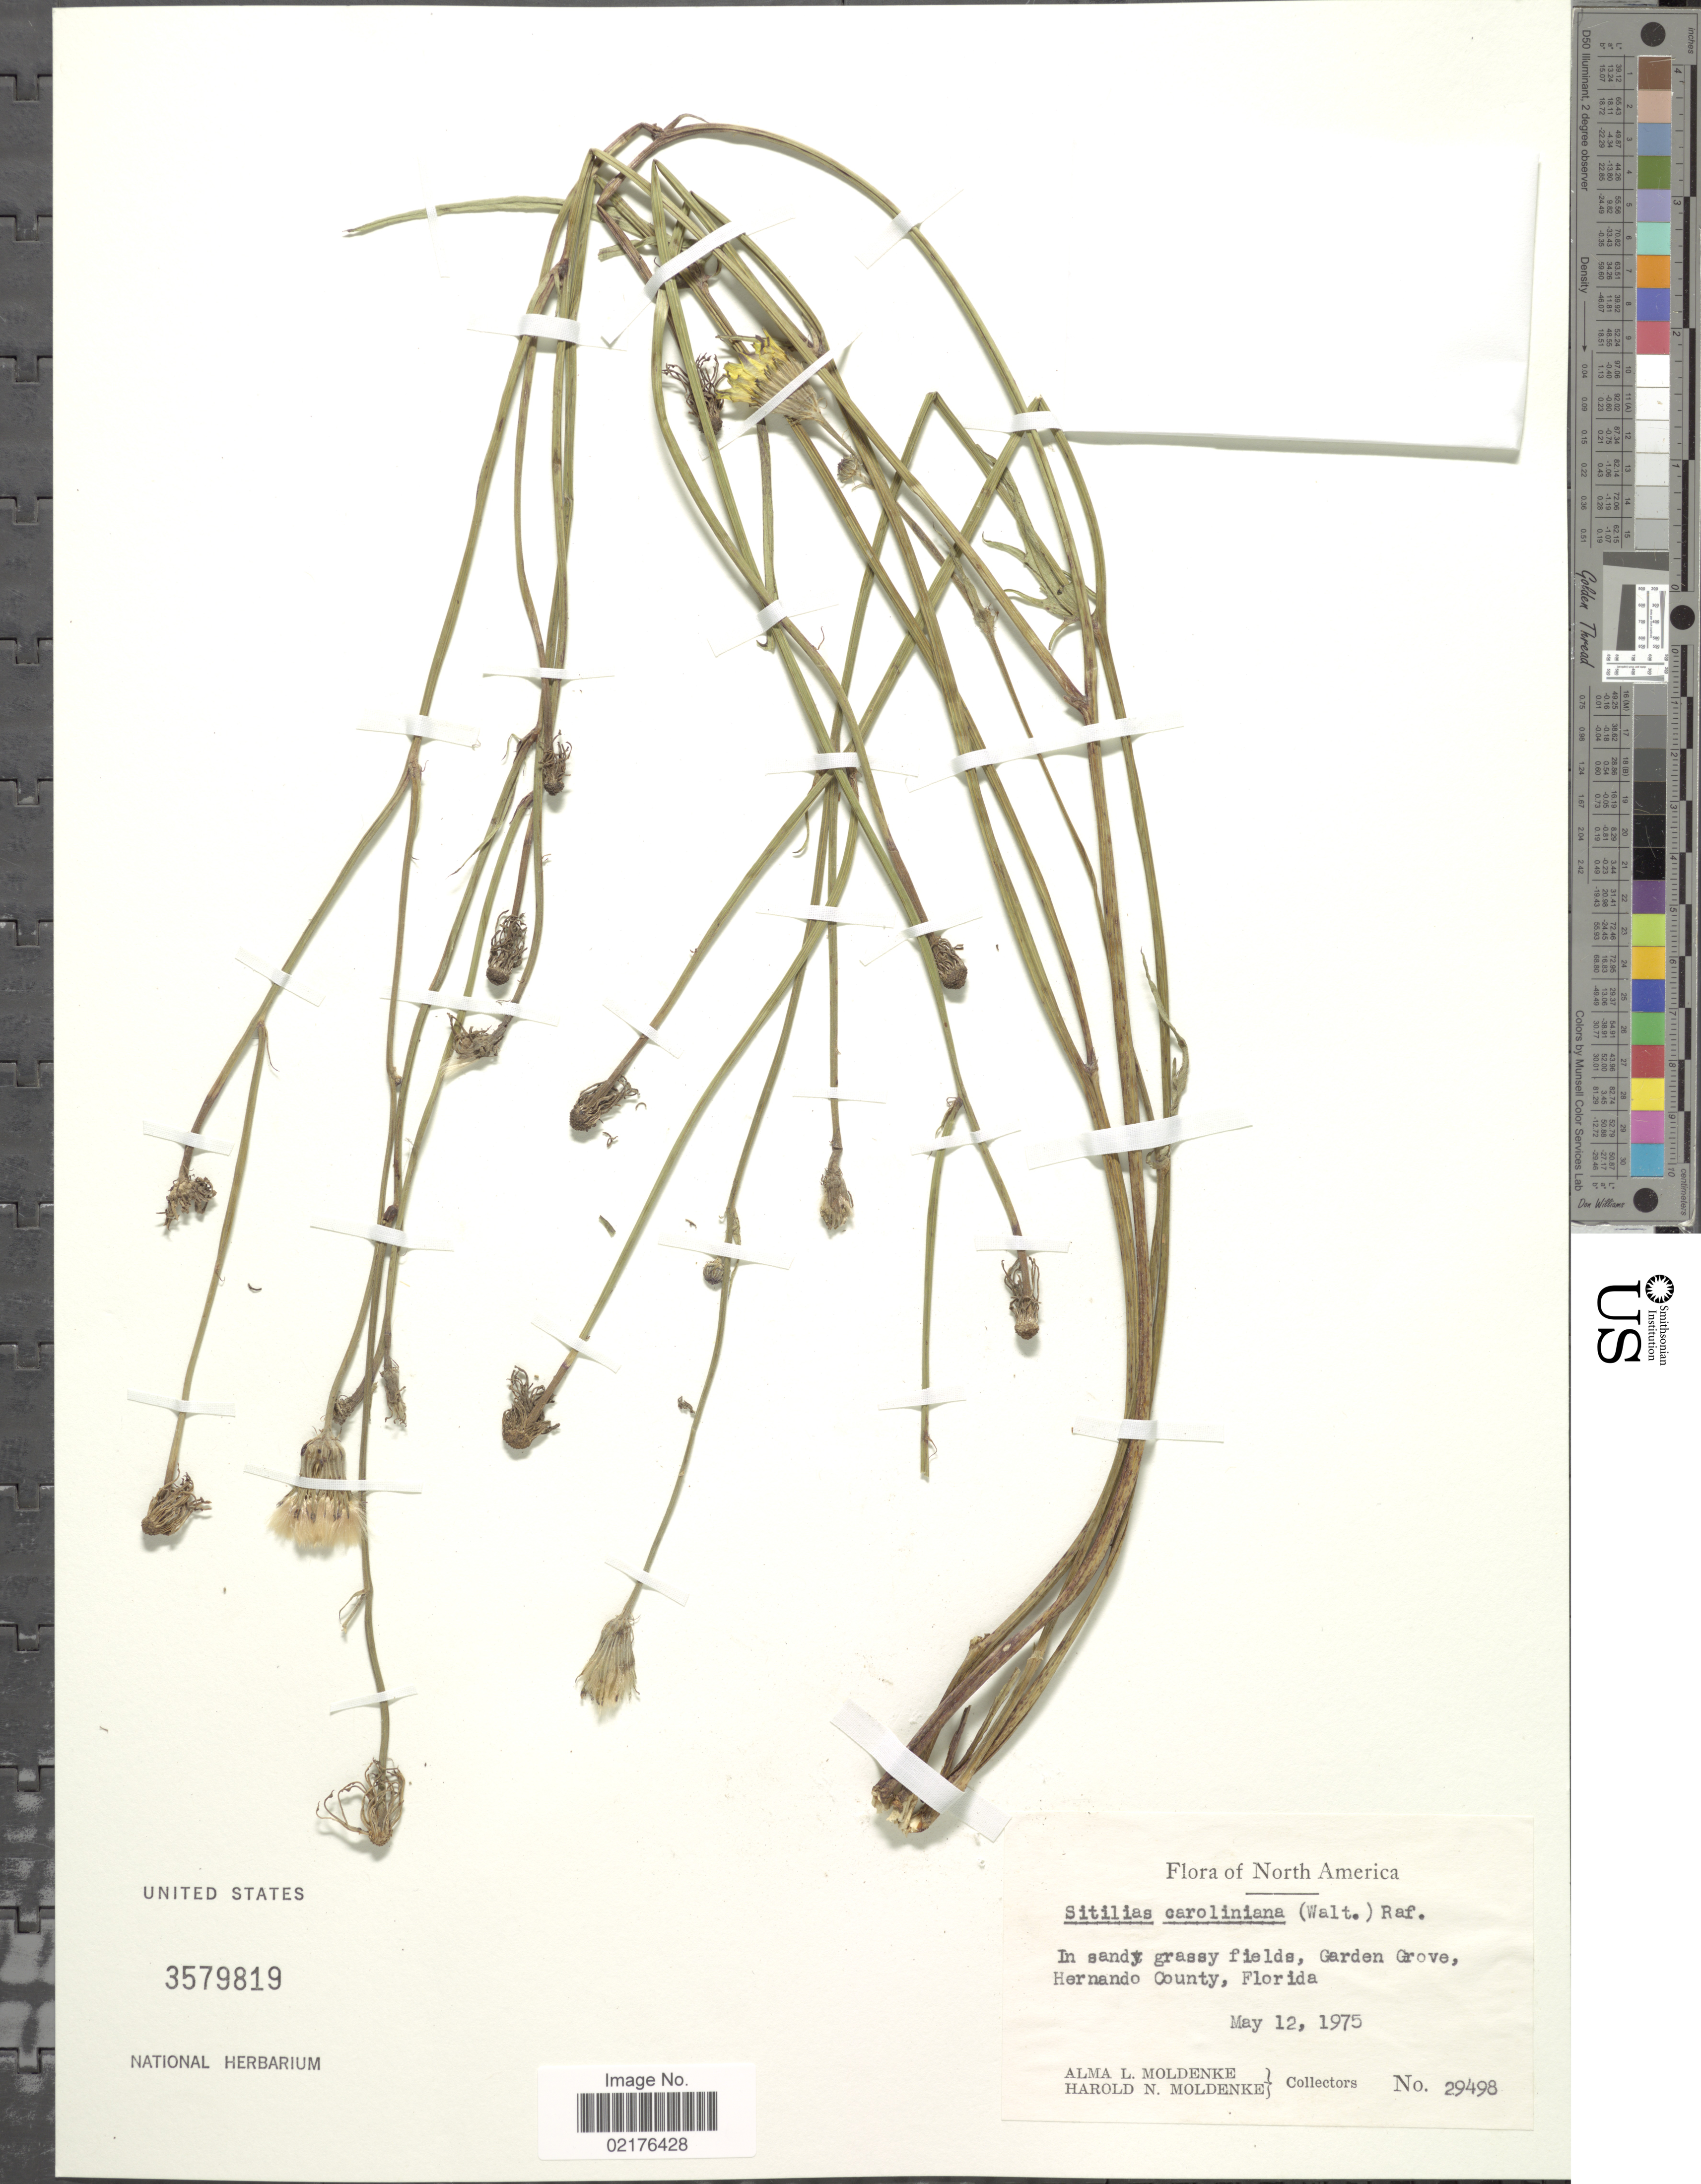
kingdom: Plantae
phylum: Tracheophyta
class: Magnoliopsida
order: Asterales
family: Asteraceae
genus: Pyrrhopappus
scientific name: Pyrrhopappus carolinianus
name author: (Walter) DC.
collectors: A. L. Moldenke & H. N. Moldenke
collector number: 29498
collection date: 1975-05-12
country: United States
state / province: Florida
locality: In sandy grassy fields, Garden Grove, Hernando County, Florida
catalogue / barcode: US 3579819